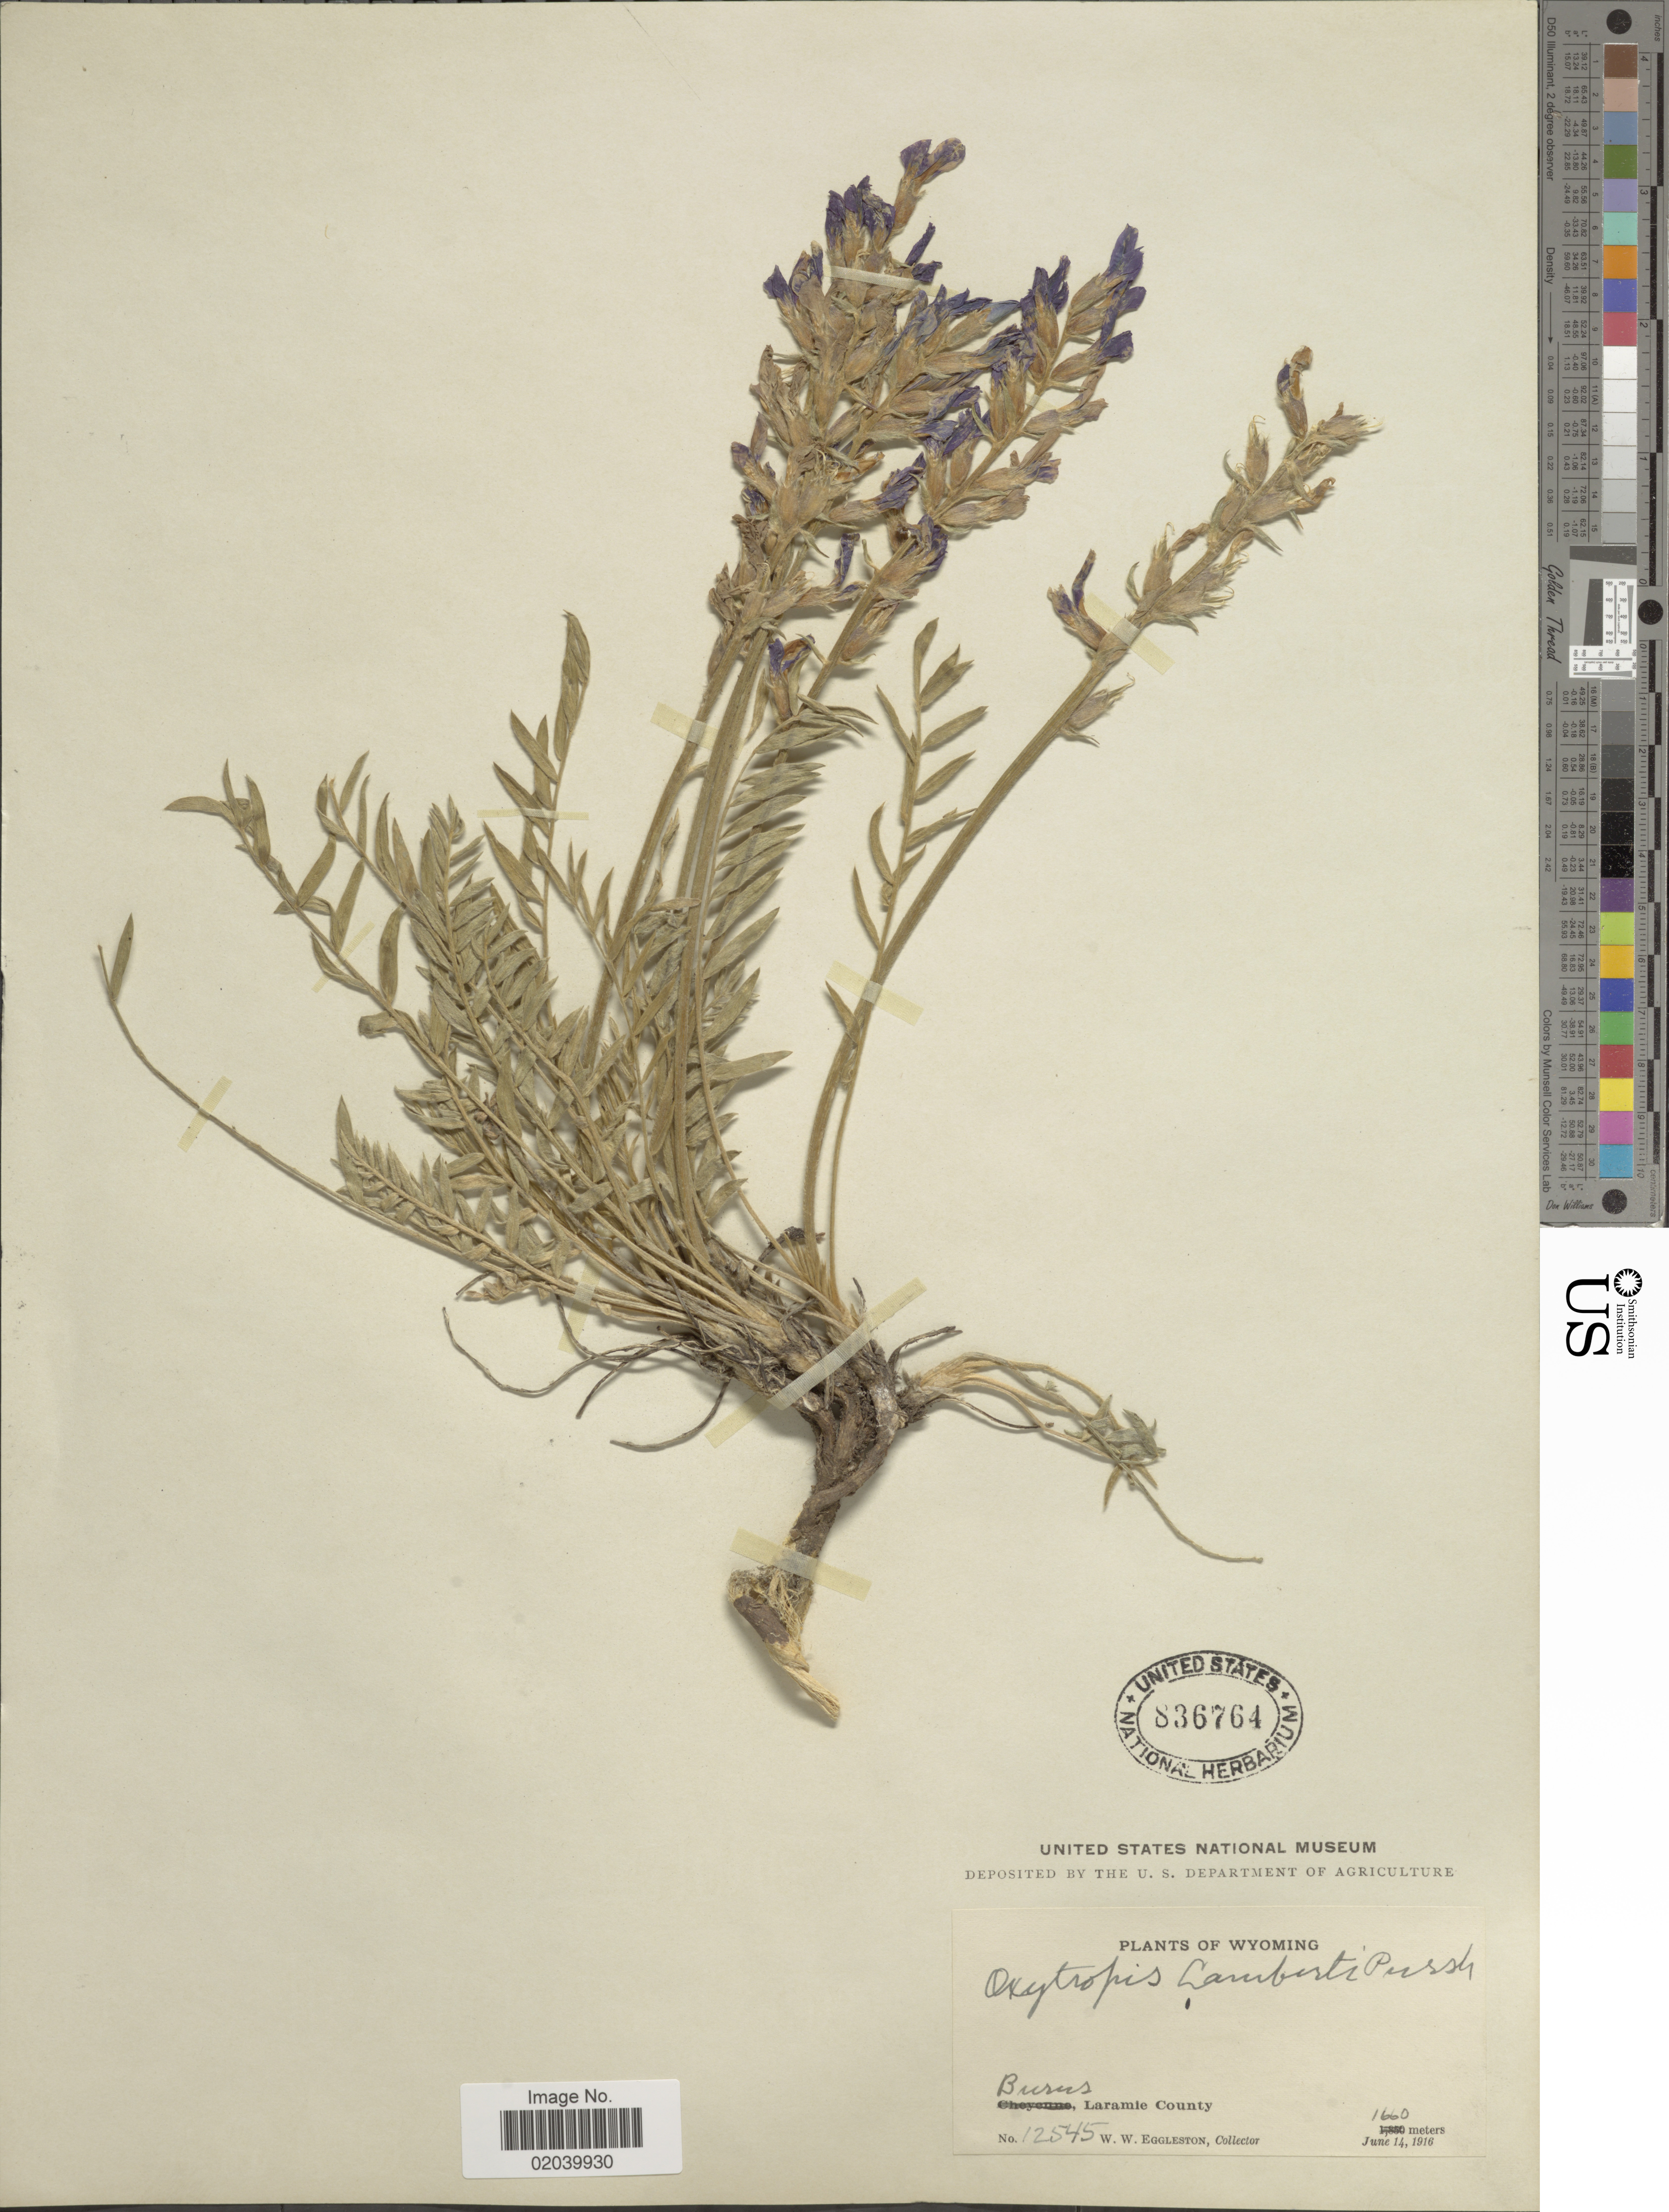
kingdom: Plantae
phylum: Tracheophyta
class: Magnoliopsida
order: Fabales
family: Fabaceae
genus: Oxytropis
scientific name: Oxytropis lambertii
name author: Pursh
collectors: W. W. Eggleston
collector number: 12545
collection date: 1916-06-14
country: United States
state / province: Wyoming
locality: Burns, Laramie County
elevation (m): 1660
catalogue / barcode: US 836764